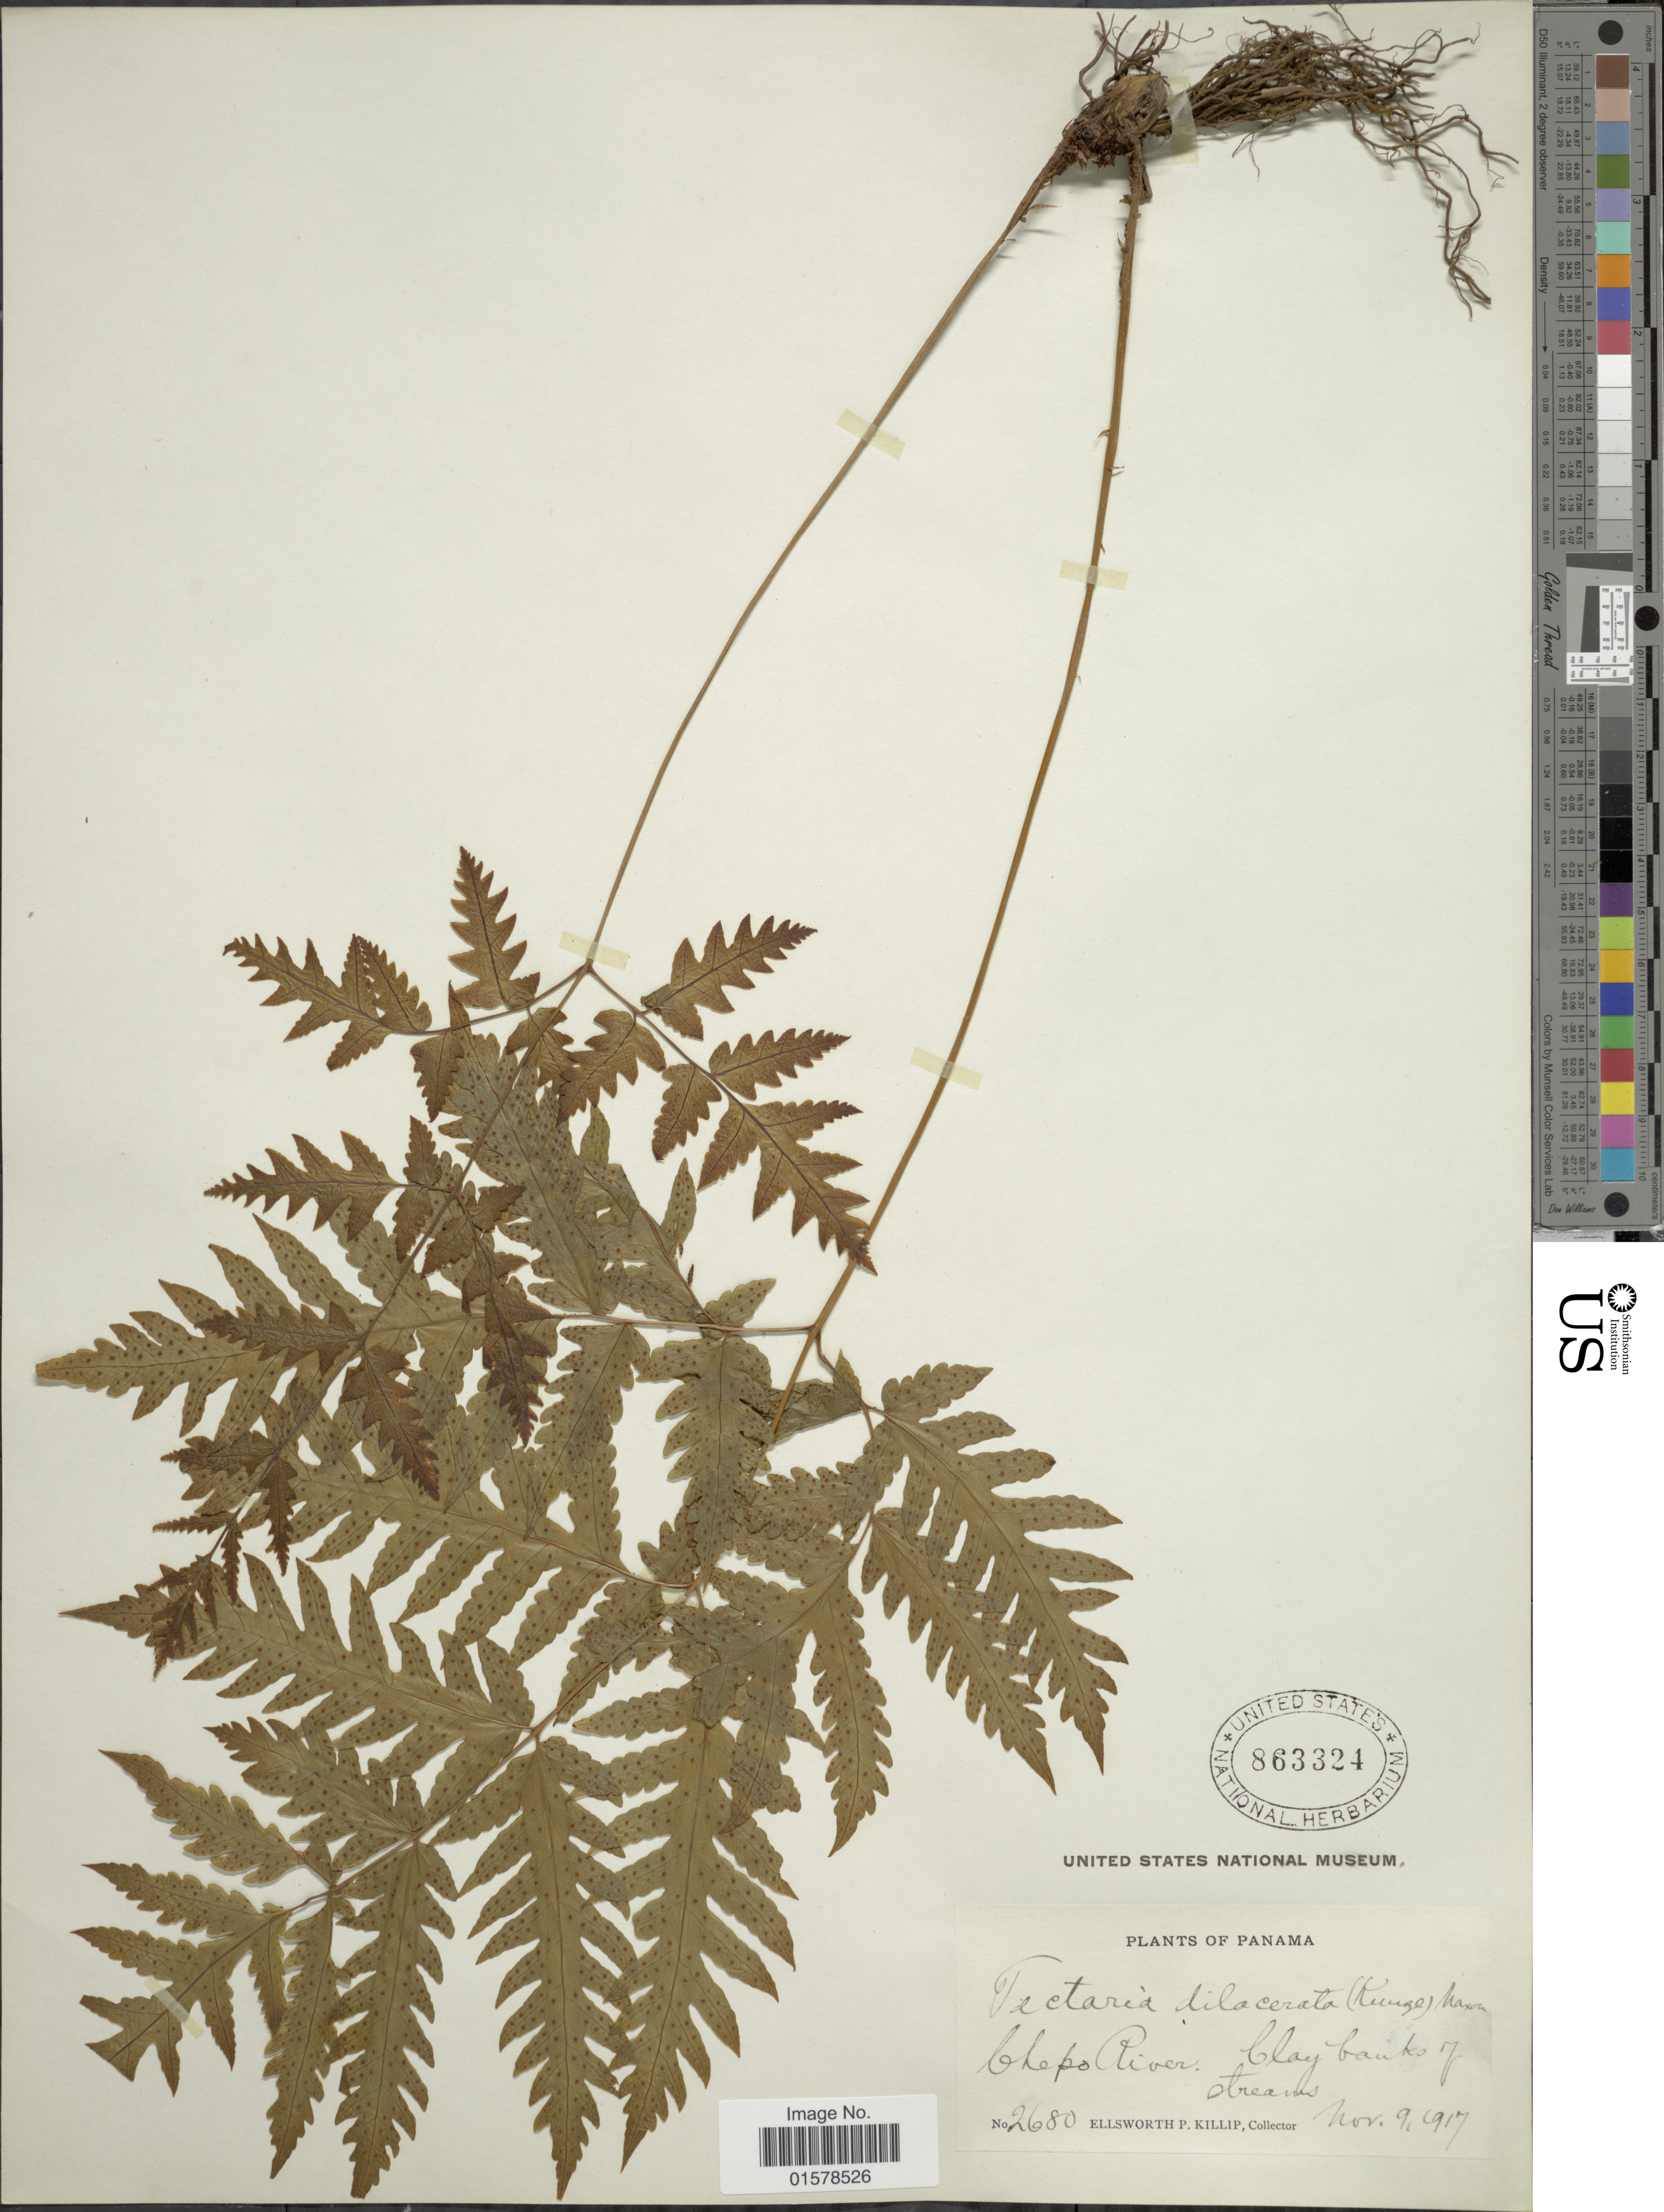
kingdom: Plantae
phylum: Tracheophyta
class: Polypodiopsida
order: Polypodiales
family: Tectariaceae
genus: Tectaria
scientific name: Tectaria mexicana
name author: (Fée) C.V. Morton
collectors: E. P. Killip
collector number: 2680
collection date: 1917-11-09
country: Panama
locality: Bhepo River, Clay banks of stream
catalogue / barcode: US 863324